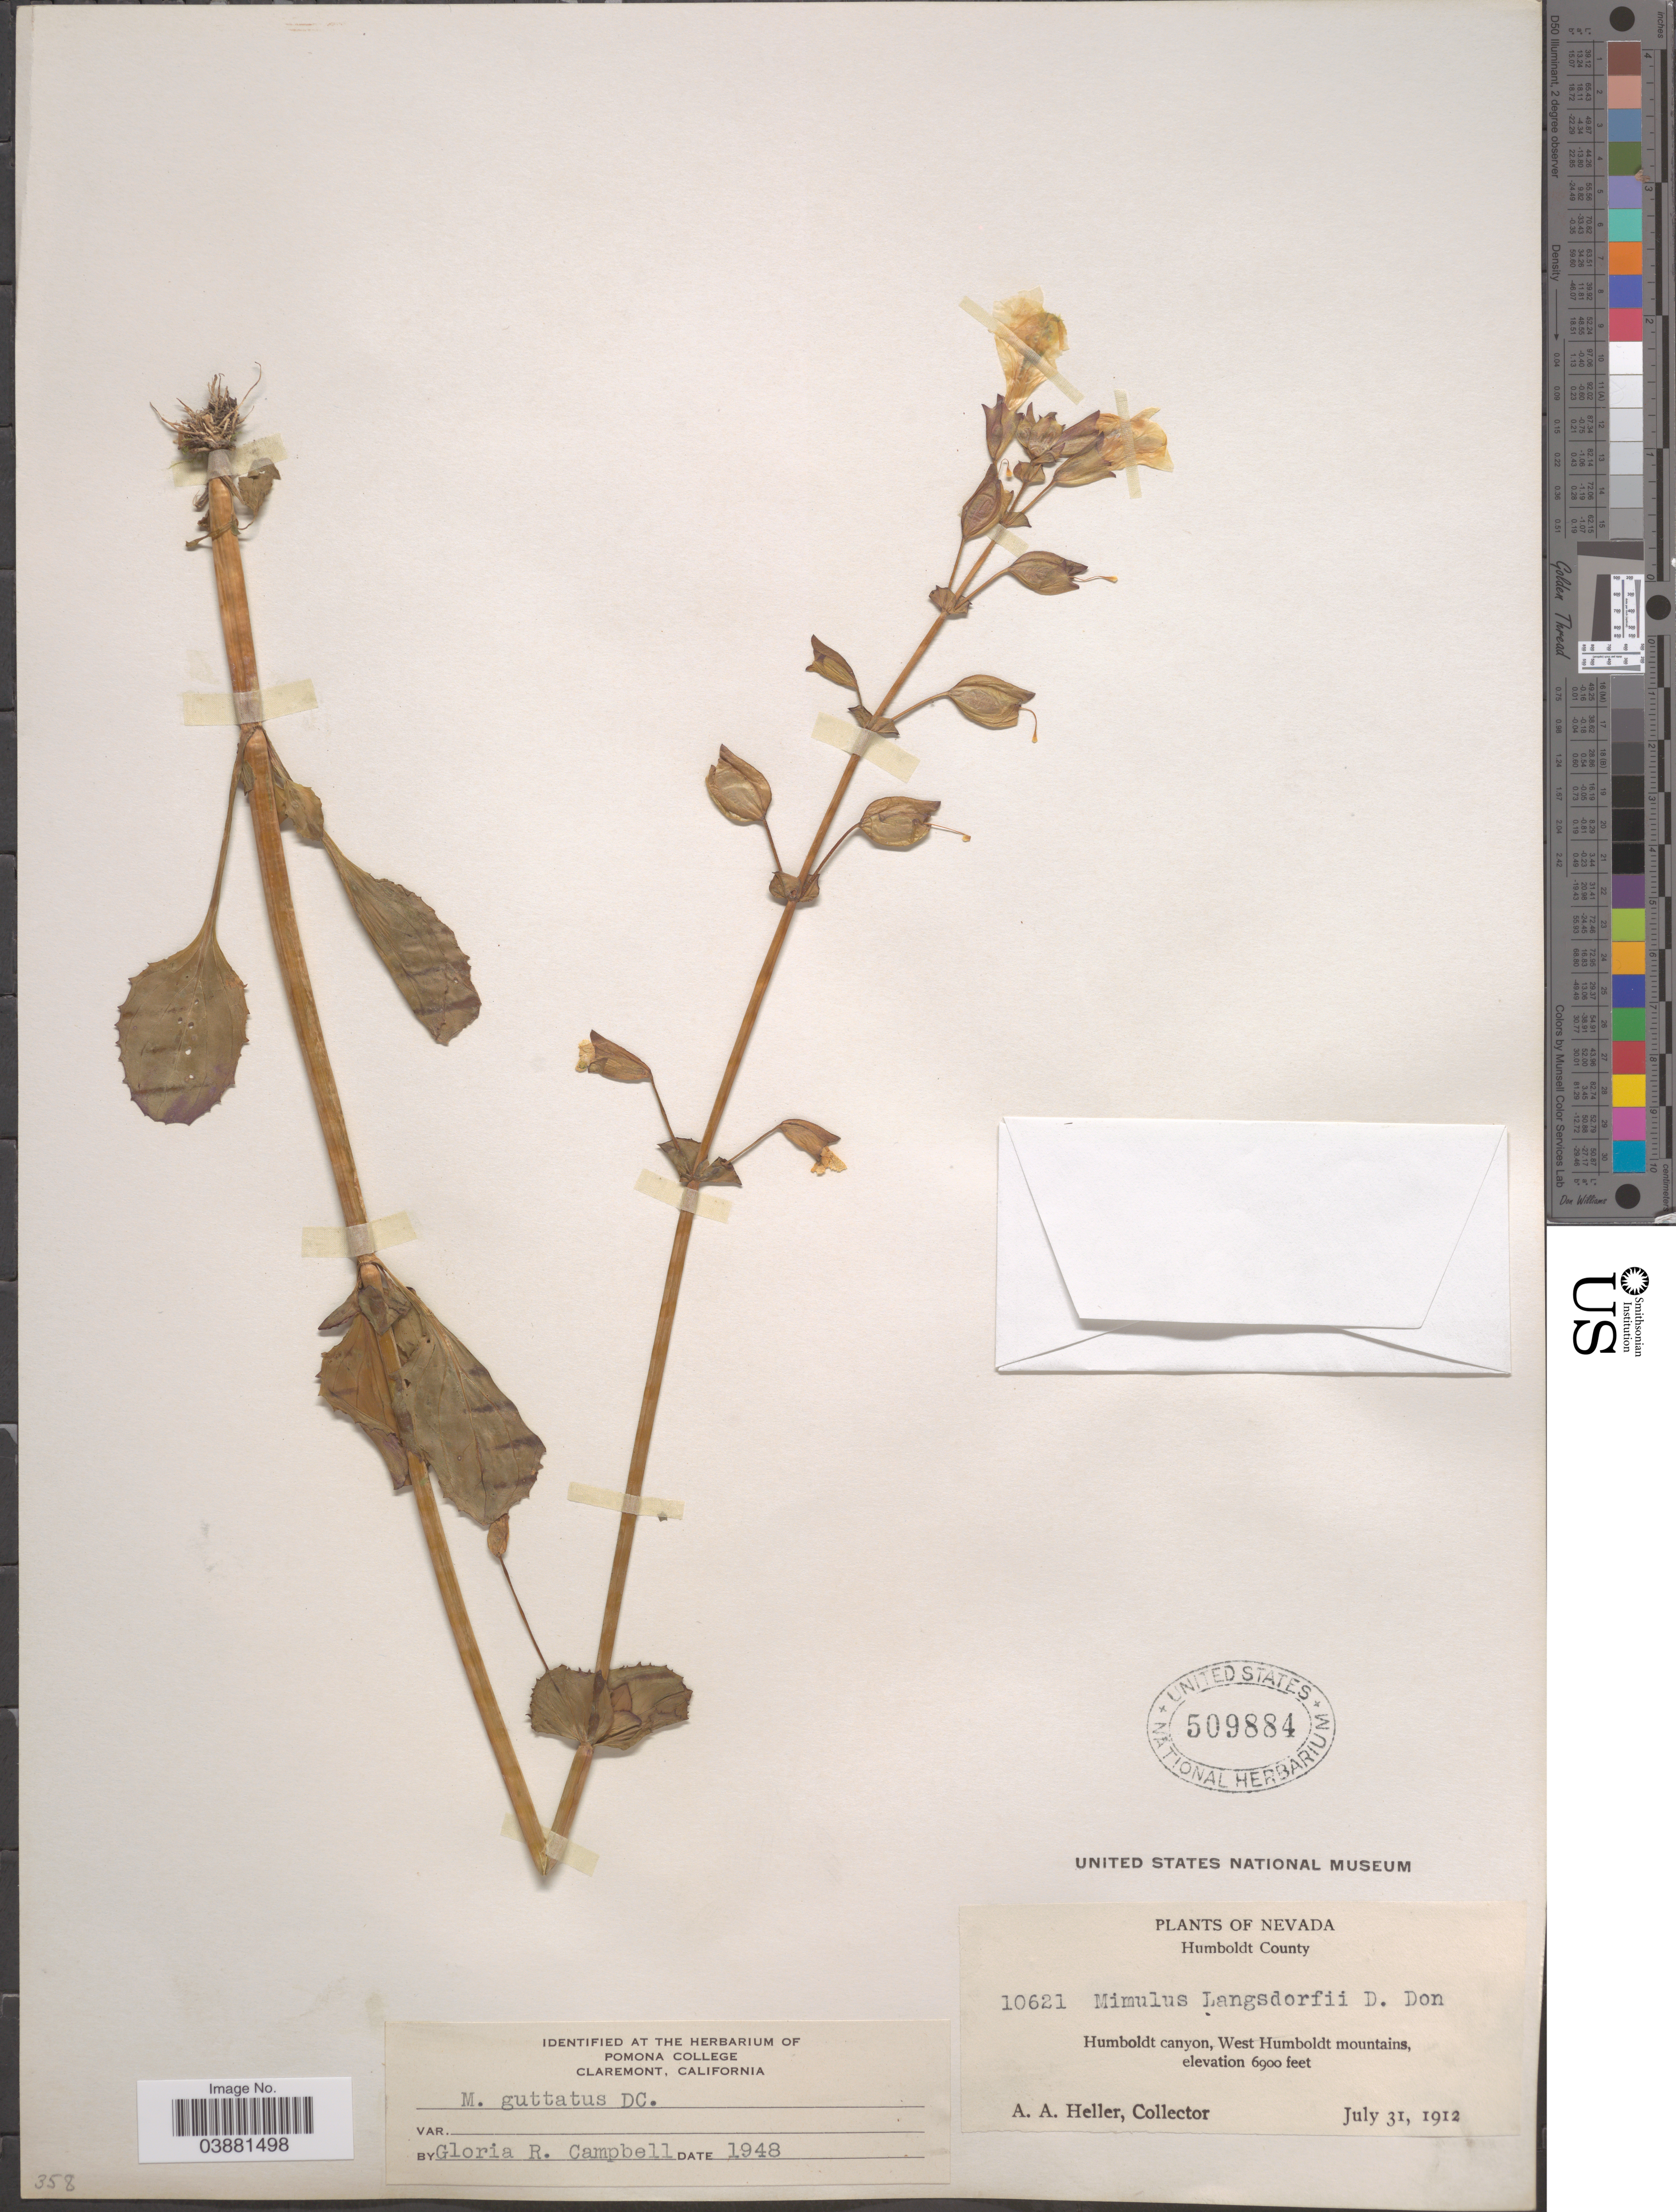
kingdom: Plantae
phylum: Tracheophyta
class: Magnoliopsida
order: Lamiales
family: Phrymaceae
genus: Mimulus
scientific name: Mimulus guttatus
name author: DC.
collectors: A. A. Heller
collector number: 10621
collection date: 1912-07-31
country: United States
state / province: Nevada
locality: Humboldt County. Humboldt canyon, West Humboldt mountains.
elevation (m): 2103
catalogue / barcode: US 509884